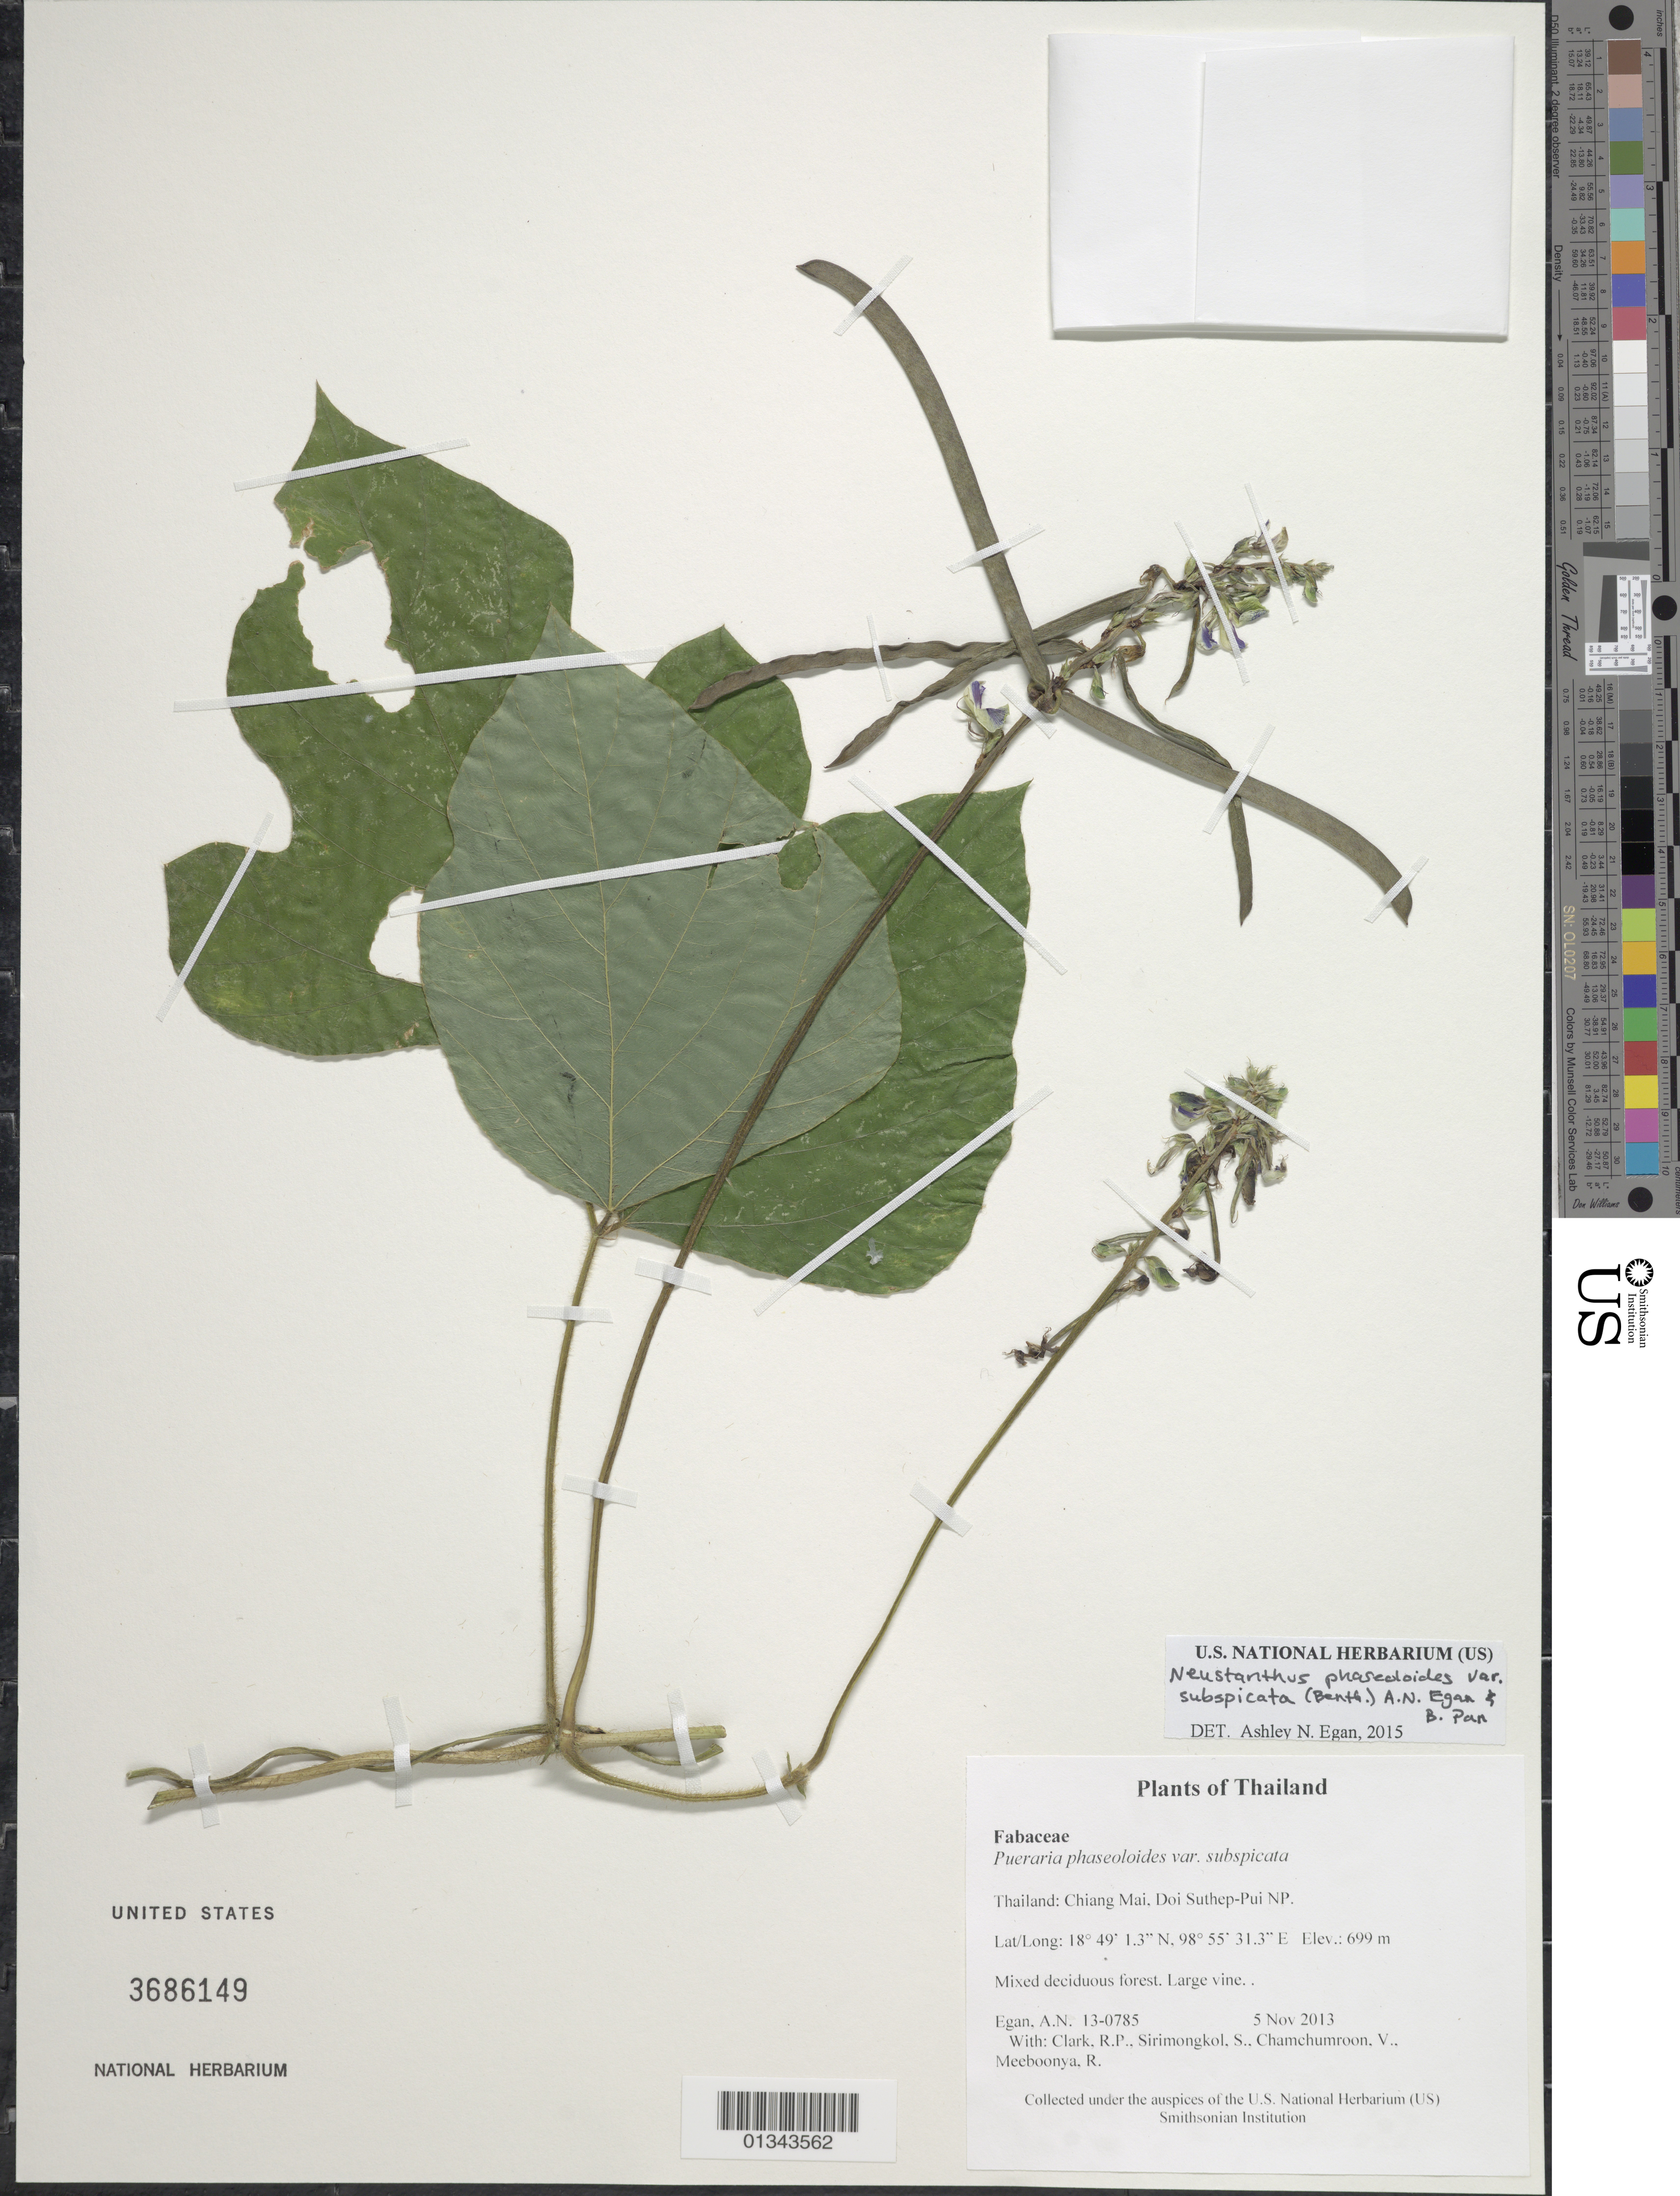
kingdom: Plantae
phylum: Tracheophyta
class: Magnoliopsida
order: Fabales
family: Fabaceae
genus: Neustanthus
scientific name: Neustanthus phaseoloides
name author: (Roxb.) Benth.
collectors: A. N. Egan, R. P. Clark, S. Sirimongkol, V. Chamchumroon & R. Meeboonya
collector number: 13-0785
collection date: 2013-11-05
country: Thailand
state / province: Chiang Mai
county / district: Mueang Chiang Mai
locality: Doi Suthep-Pui NP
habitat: Mixed deciduous forest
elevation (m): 699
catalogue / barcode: US 3686149